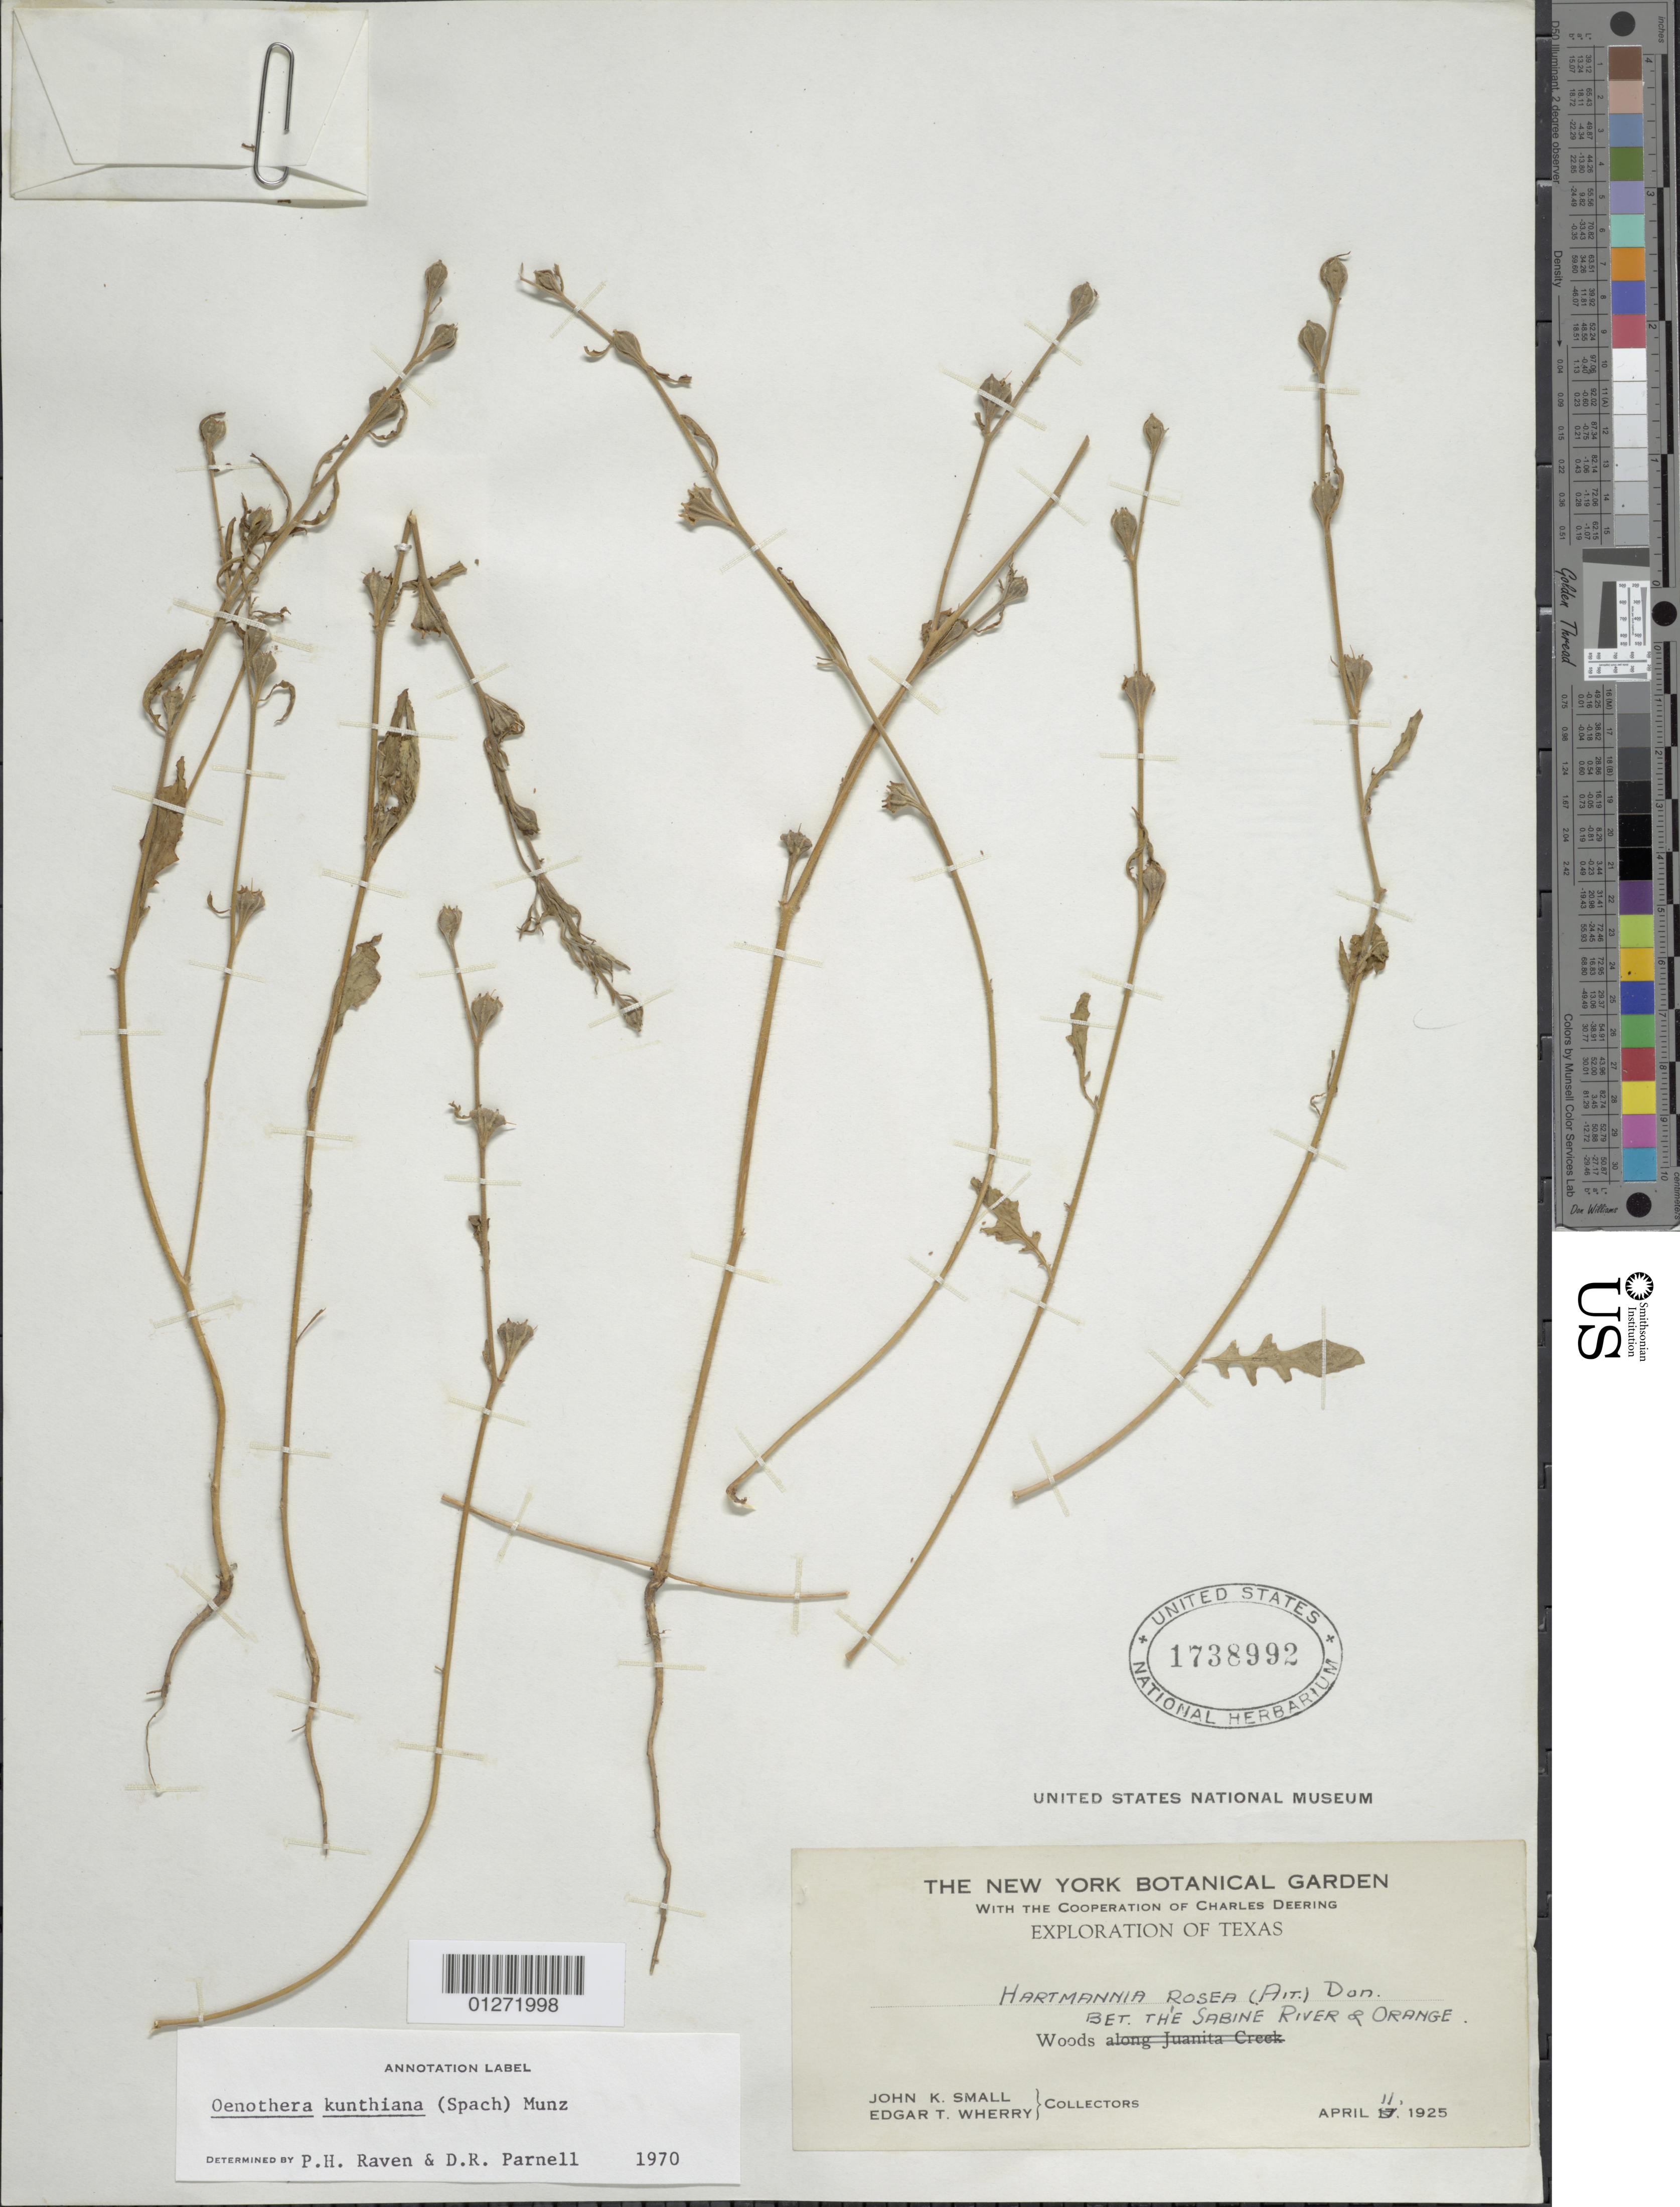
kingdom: Plantae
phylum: Tracheophyta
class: Magnoliopsida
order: Myrtales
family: Onagraceae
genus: Oenothera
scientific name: Oenothera kunthiana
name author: (Spach) Munz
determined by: Raven, P. H.; Parnell, D. R.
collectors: J. K. Small & E. T. Wherry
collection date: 1925-04-11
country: United States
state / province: Texas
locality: Between Sabine River and Orange.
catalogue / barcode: US 1738992